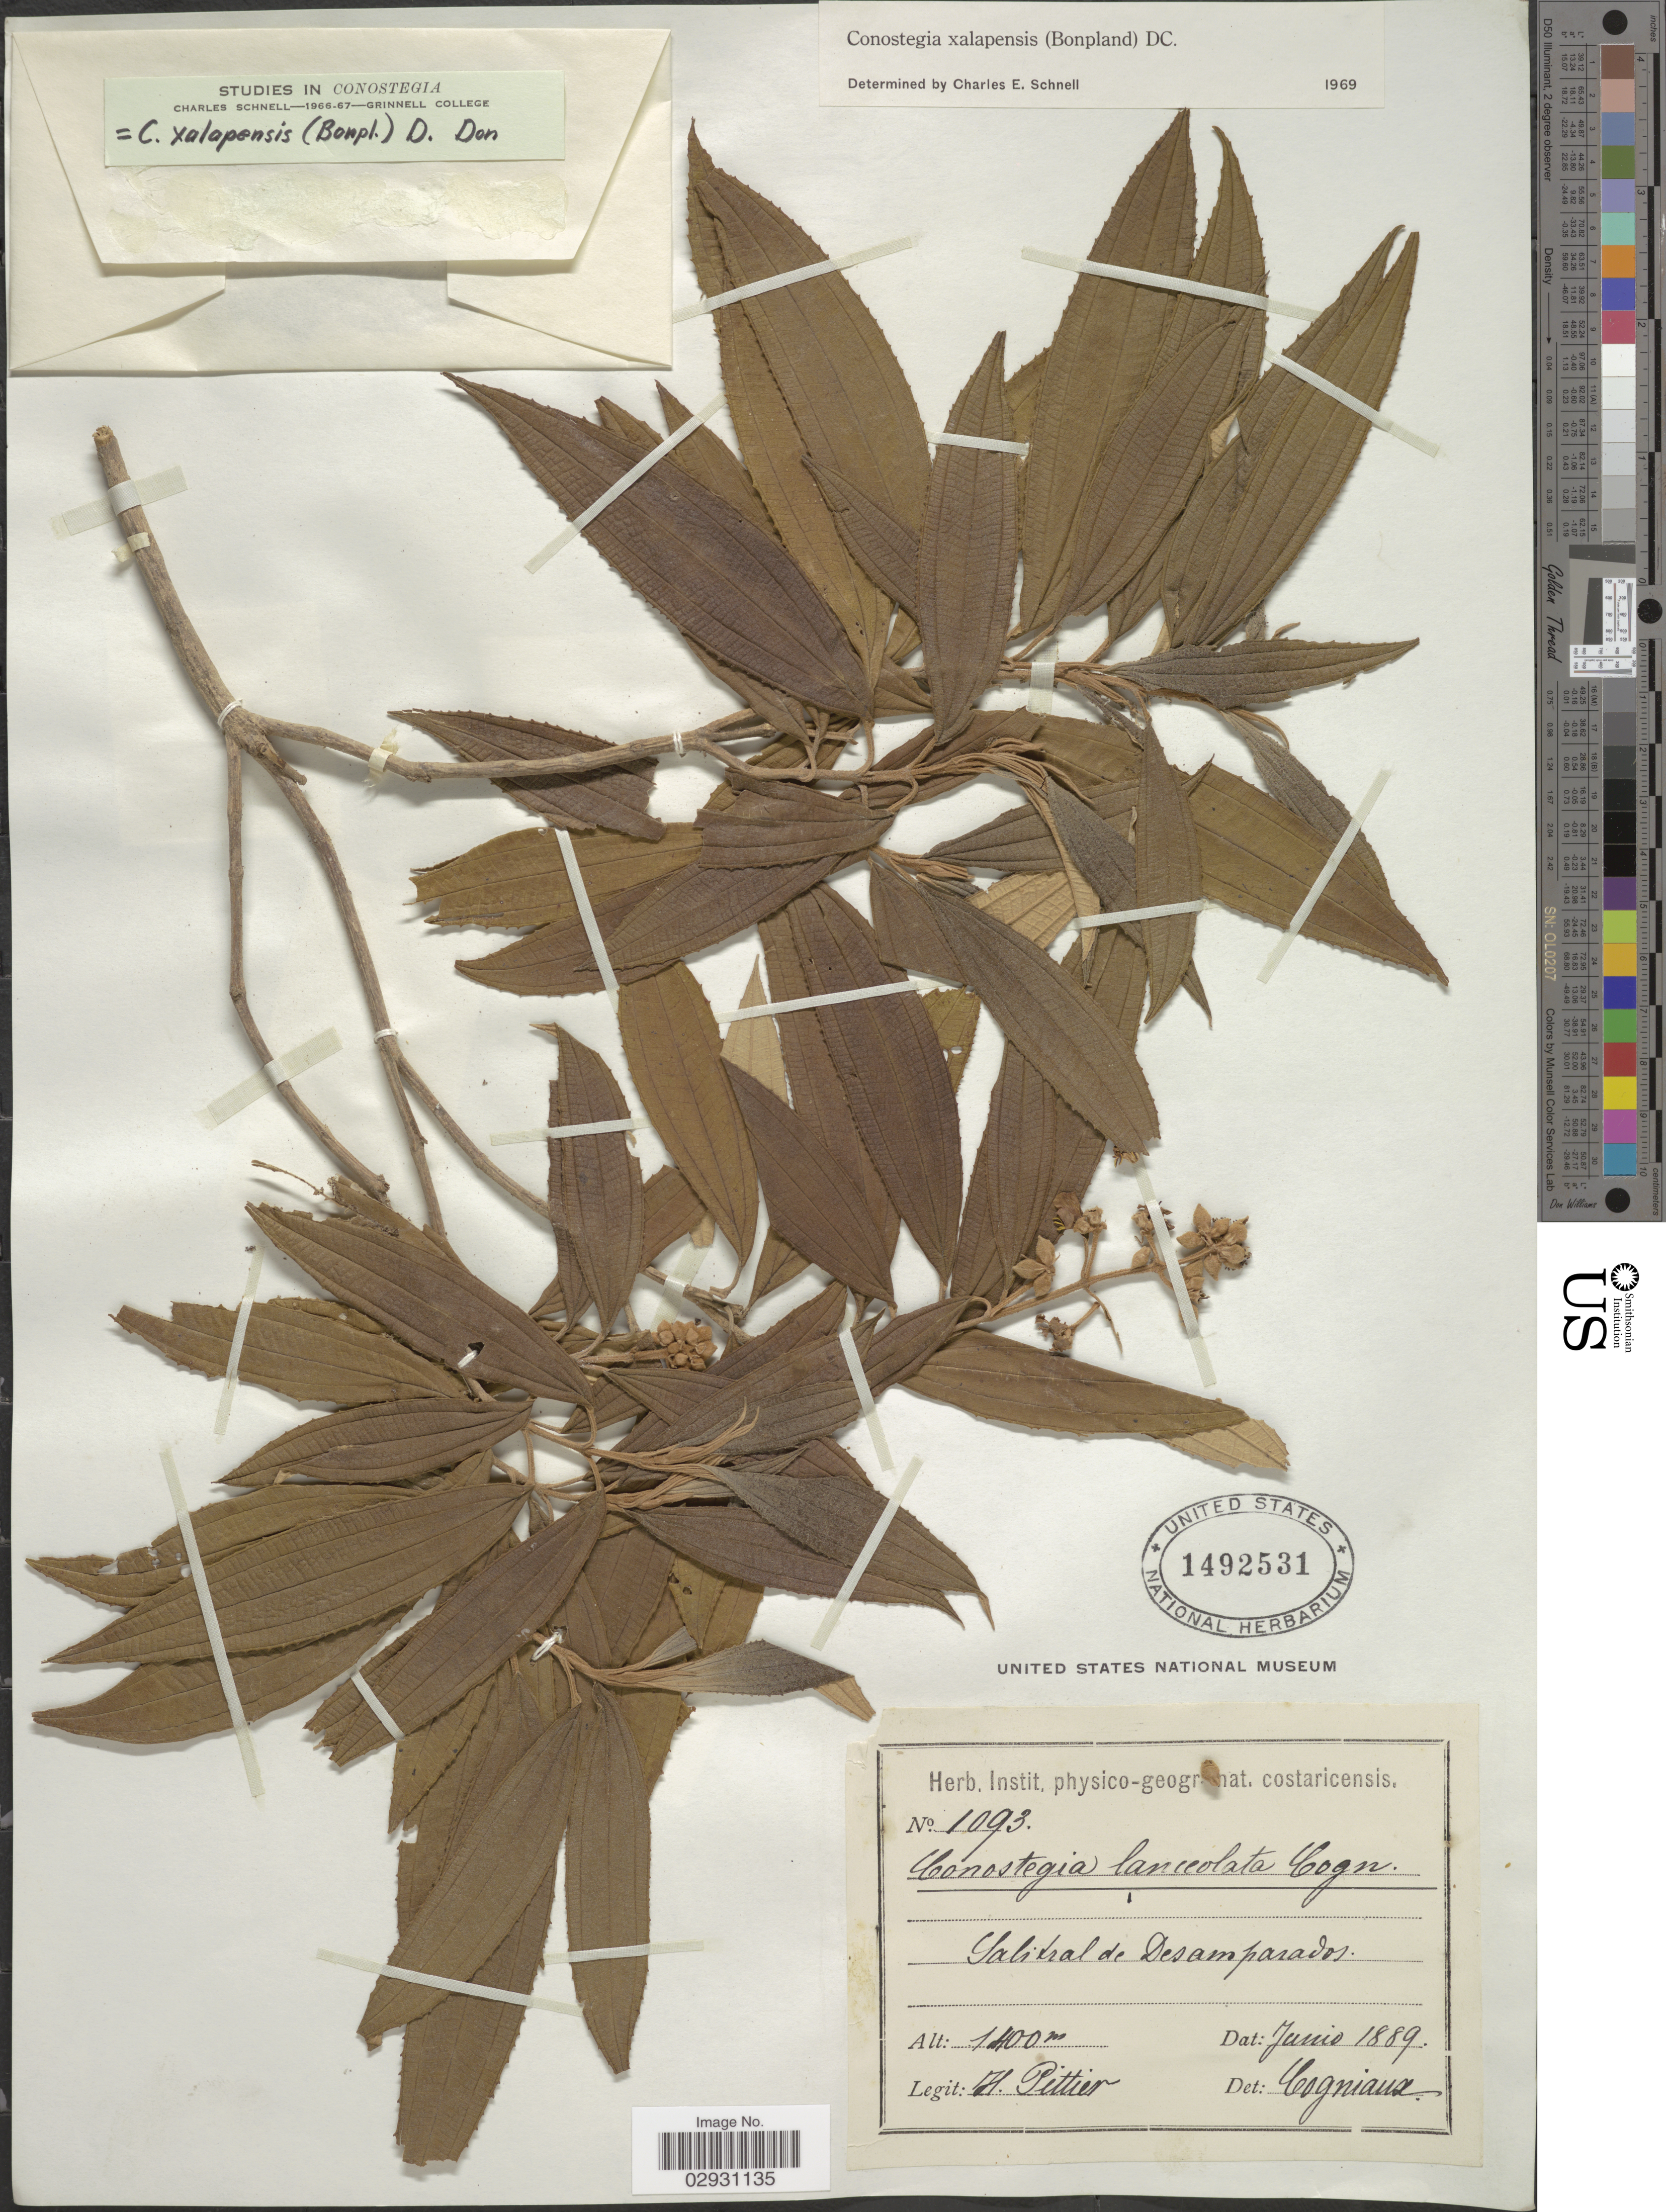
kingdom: Plantae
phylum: Tracheophyta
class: Magnoliopsida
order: Myrtales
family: Melastomataceae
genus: Conostegia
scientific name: Conostegia quadrangularis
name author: Schltdl. ex Steud.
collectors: H. F. Pittier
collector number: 1093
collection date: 1889-06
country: Costa Rica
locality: Salitral de Desamparados.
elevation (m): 1400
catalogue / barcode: US 1492531